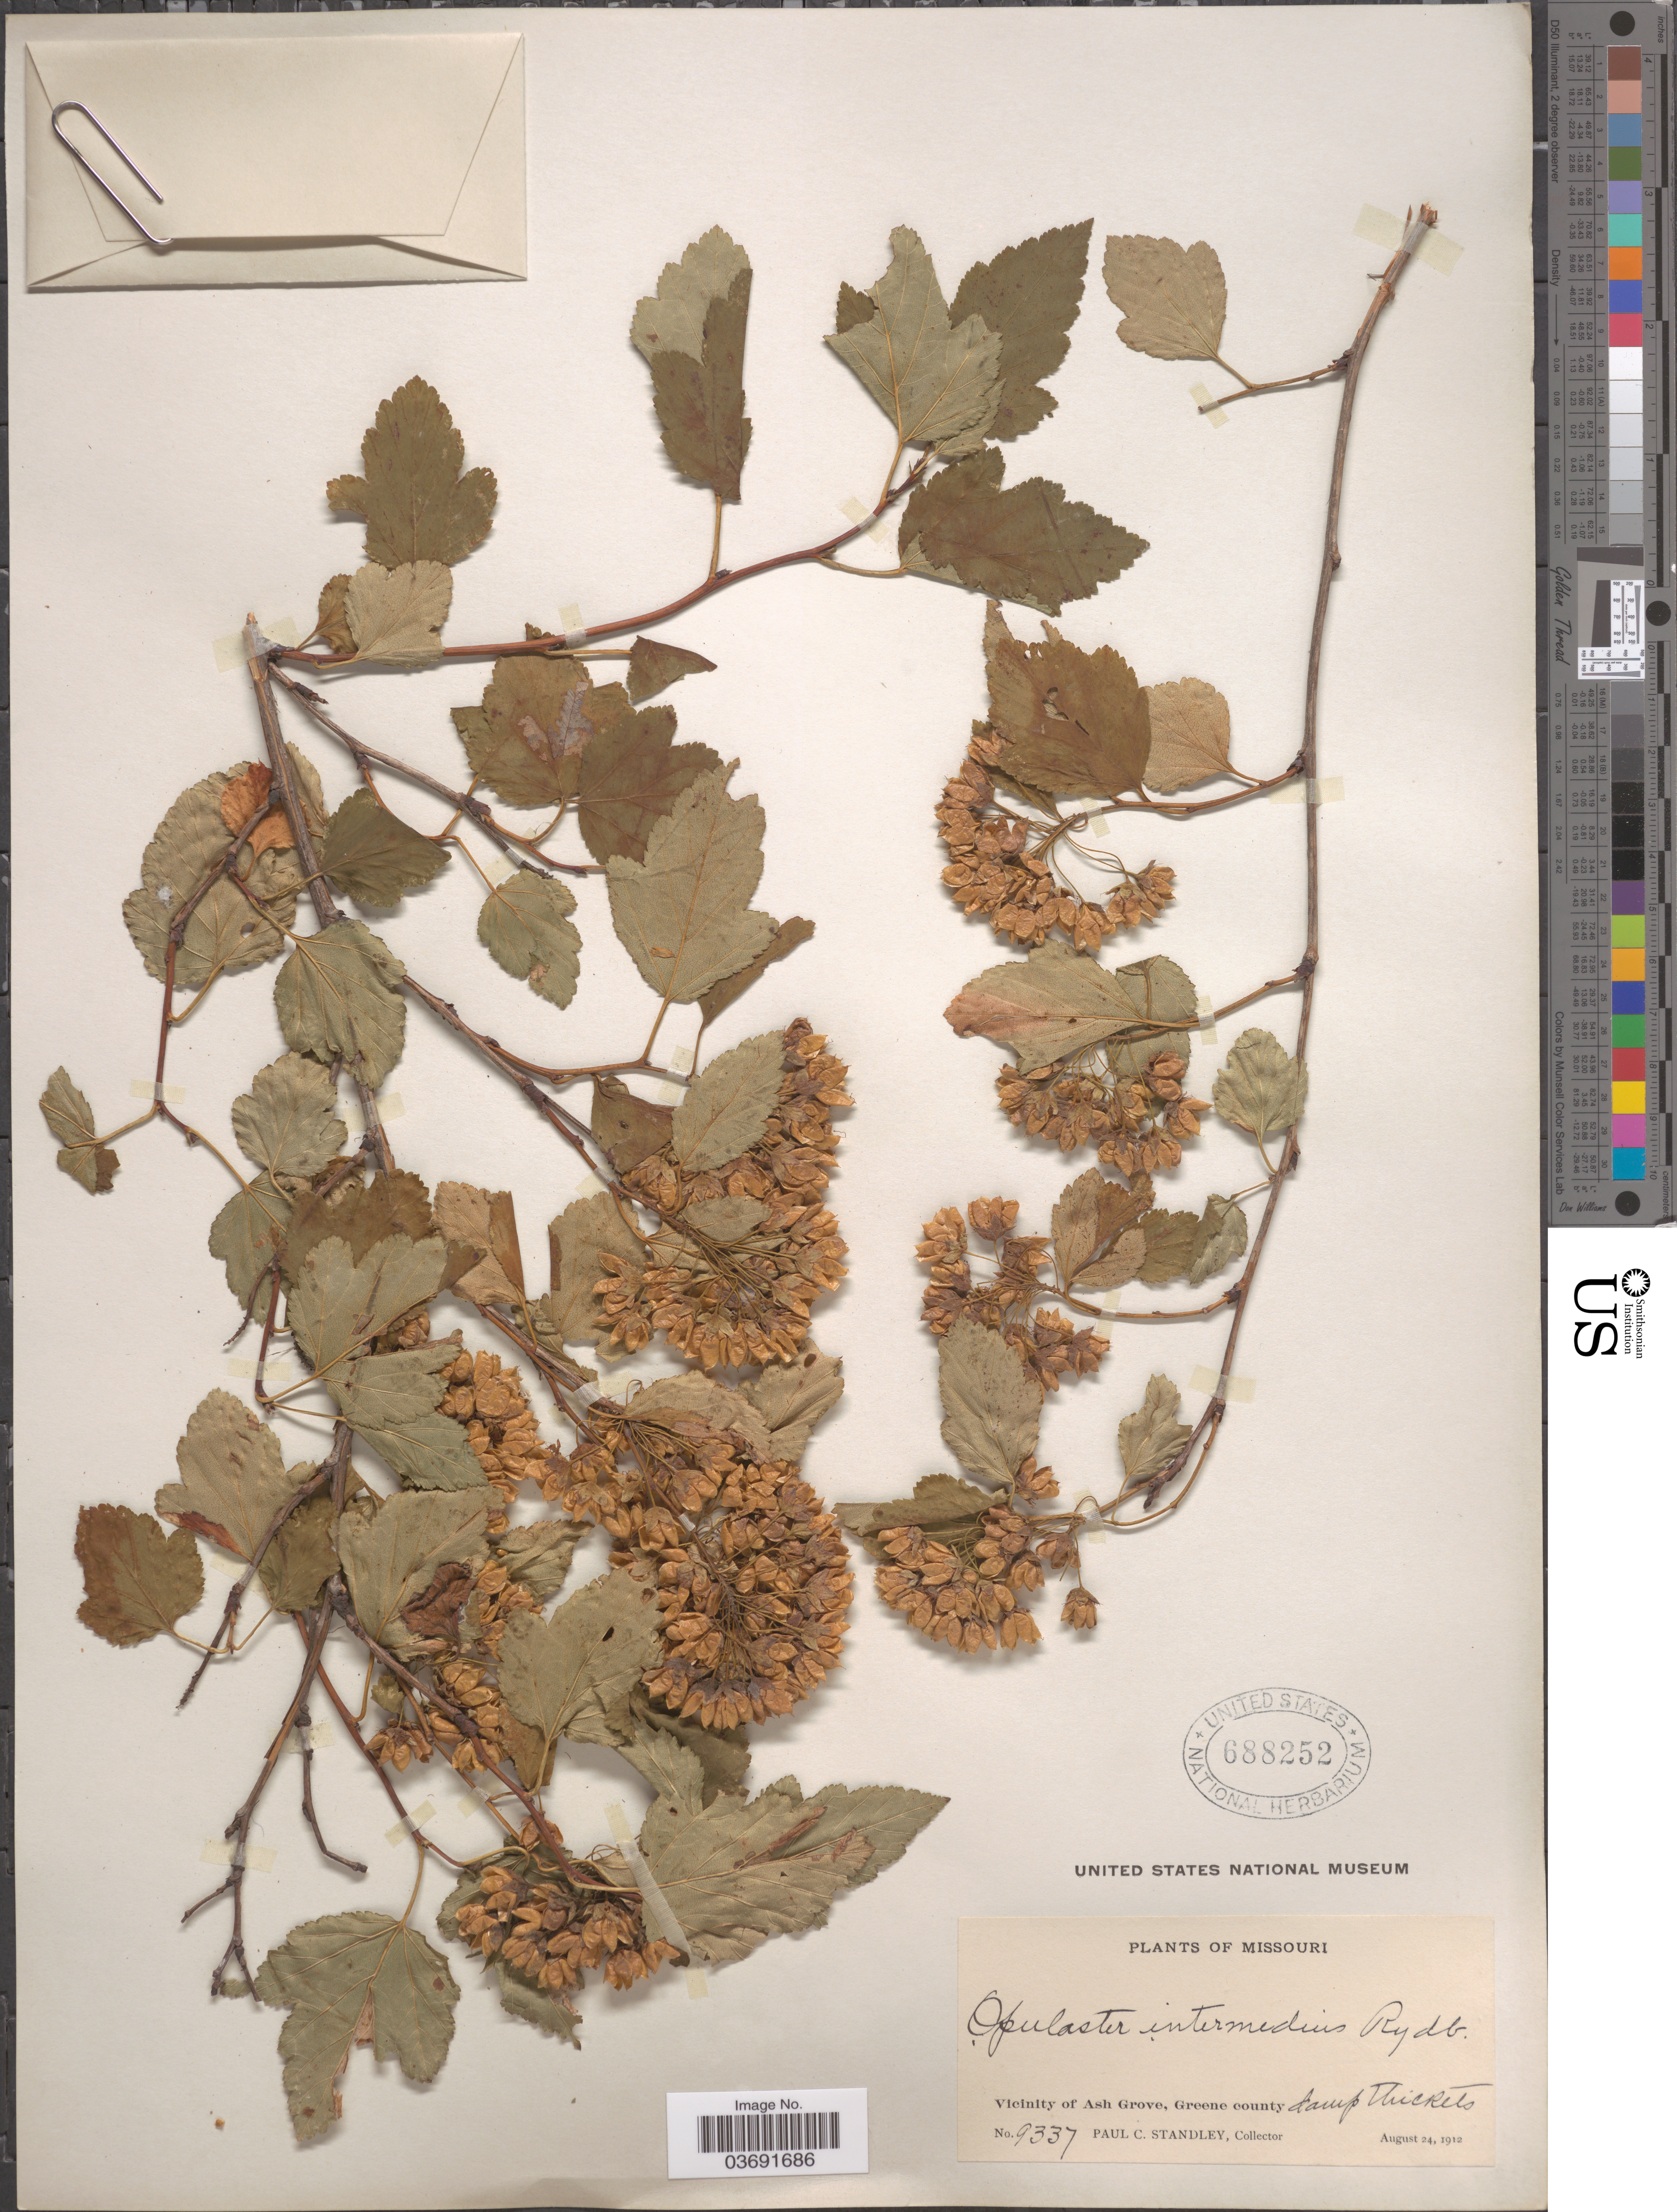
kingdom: Plantae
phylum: Tracheophyta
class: Magnoliopsida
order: Rosales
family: Rosaceae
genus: Physocarpus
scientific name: Physocarpus intermedius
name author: (Rydb.) C.K. Schneid.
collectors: P. C. Standley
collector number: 9337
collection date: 1912-08-24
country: United States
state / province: Missouri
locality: Vicinity of Ash Grove, Greene county. Damp Thickets.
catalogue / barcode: US 688252